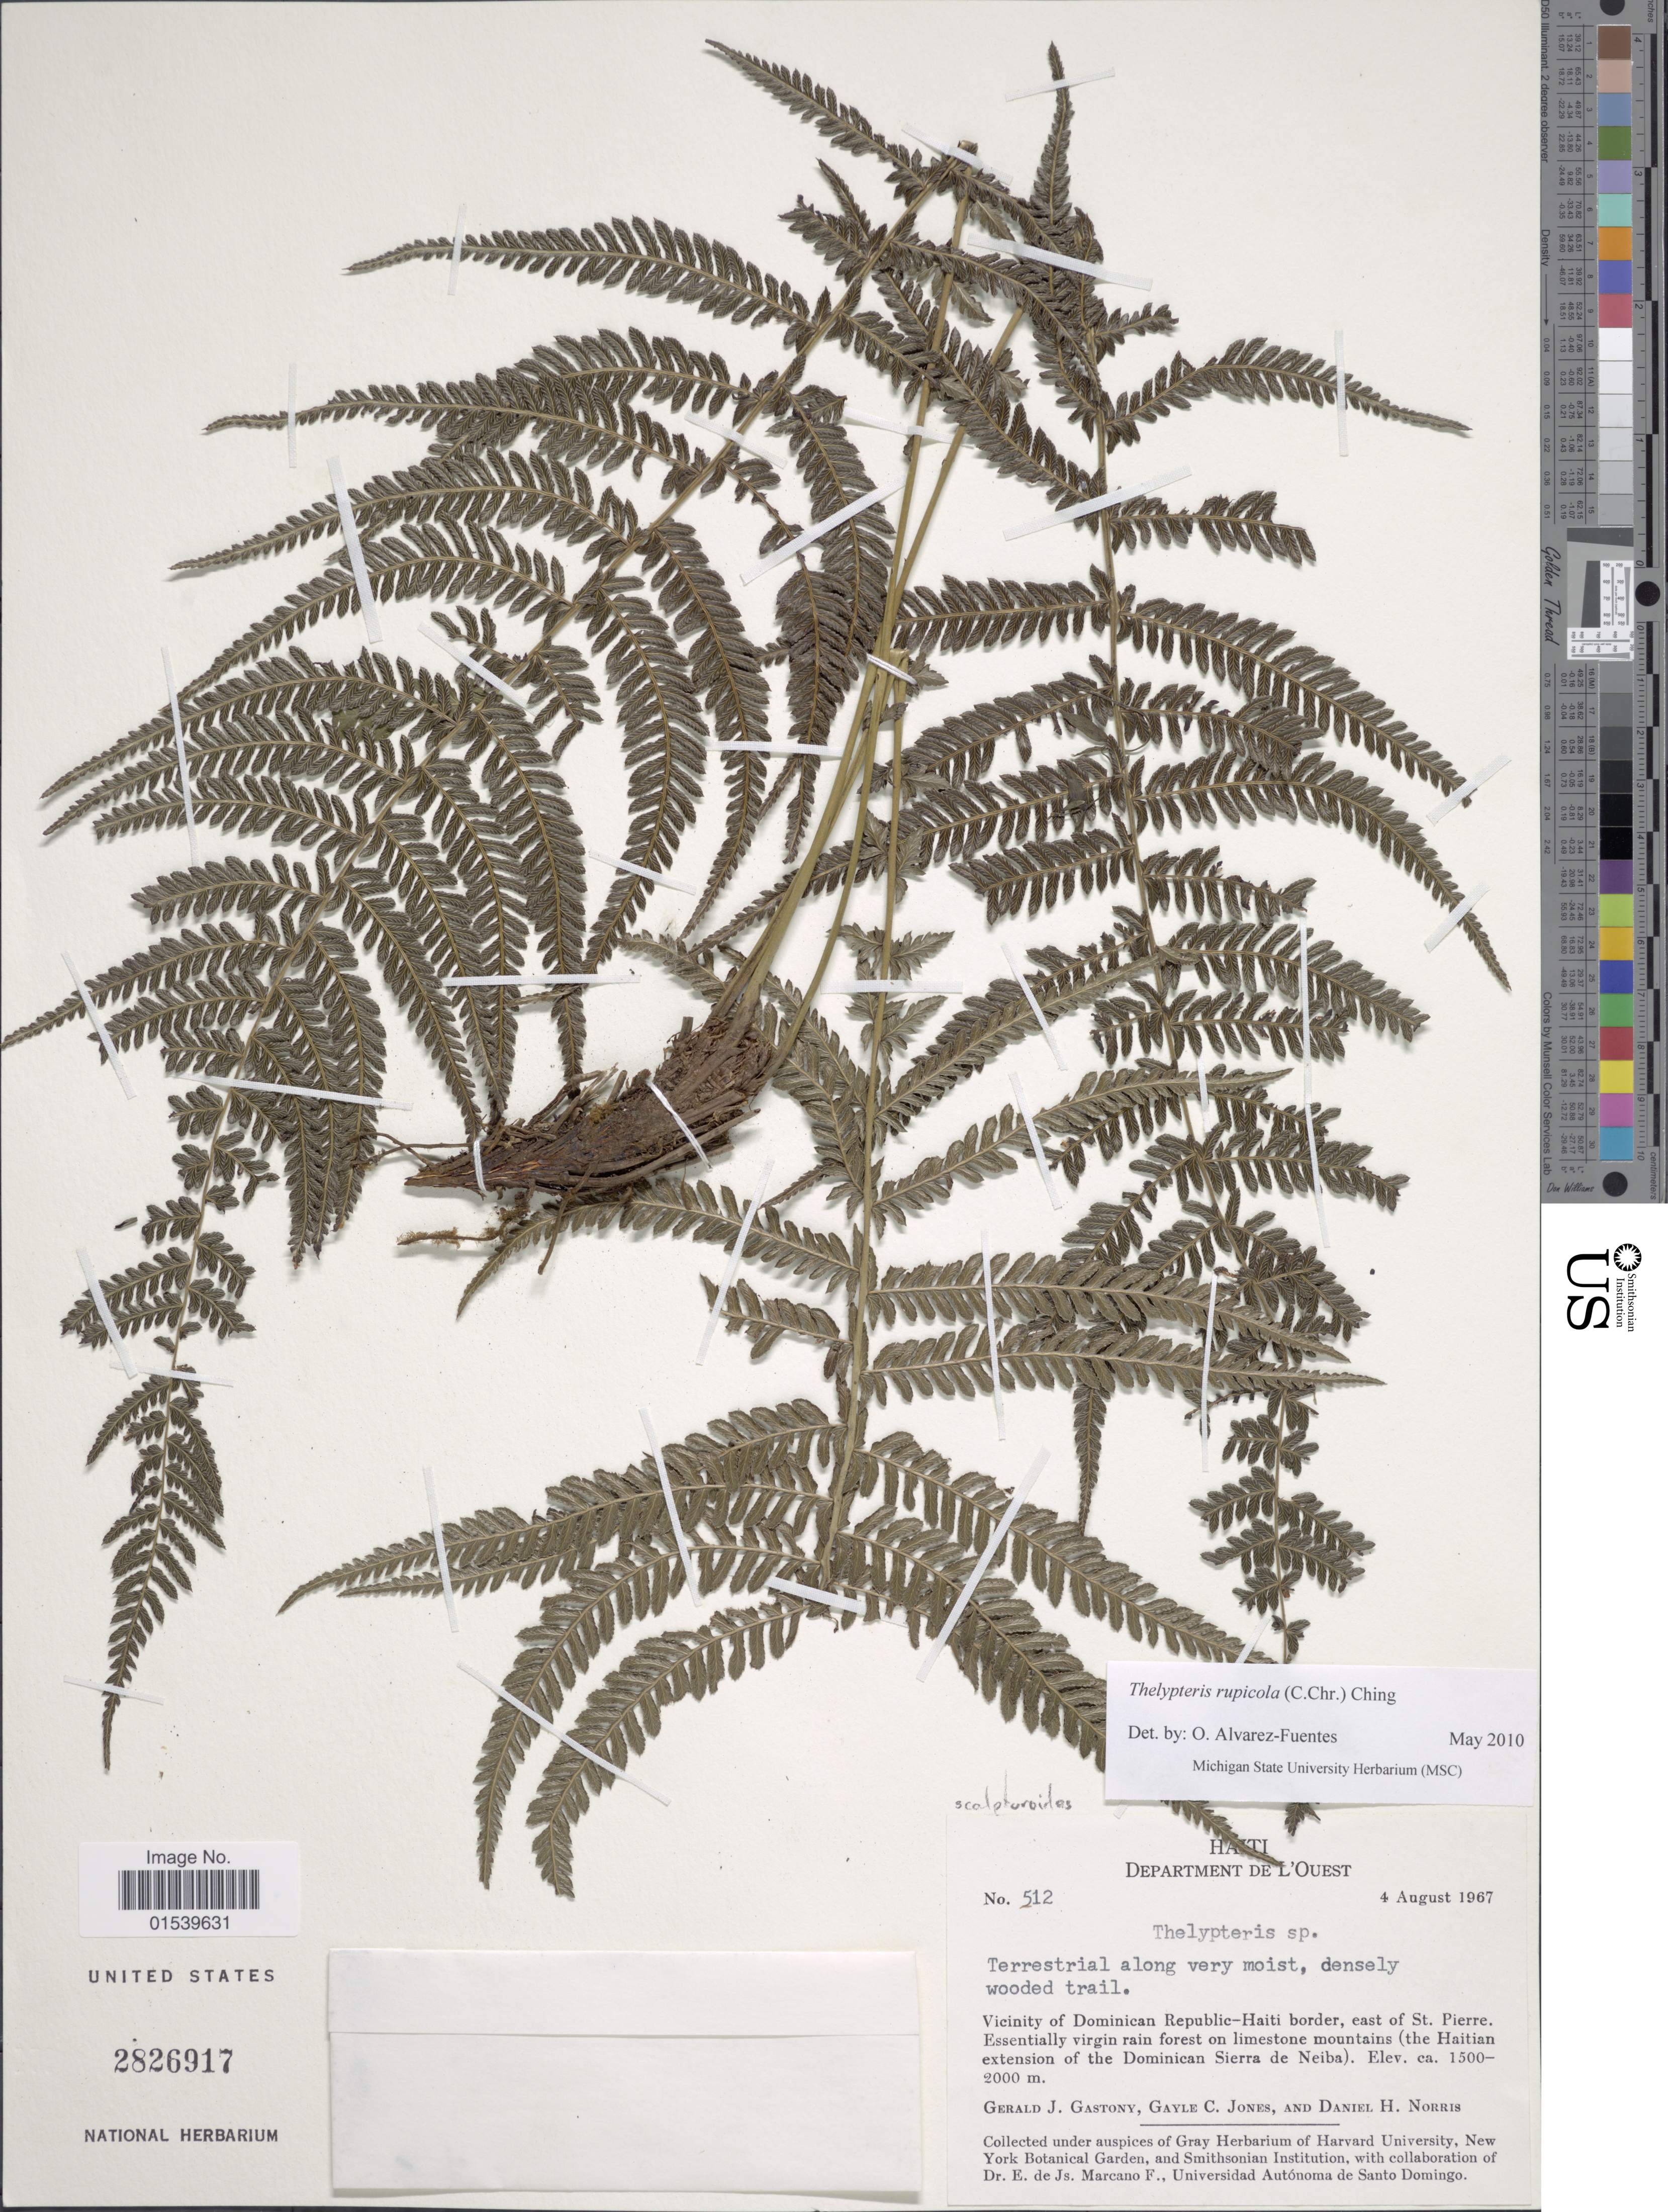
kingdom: Plantae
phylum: Tracheophyta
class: Polypodiopsida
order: Polypodiales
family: Thelypteridaceae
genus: Amauropelta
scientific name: Amauropelta rupicola (C. Chr.) comb. nov., ined 2015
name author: (C. Chr.)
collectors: G. Gastony, G. C. Jones & D. H. Norris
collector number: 512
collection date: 1967-08-04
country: Haiti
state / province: Ouest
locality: Department De L'Ouest, Vicinity of Dominican Republic-Haiti border, east of St. Pierre, essentially virgin rain forest on limestone mountains (the Haitian extension of the Dominican Sierra de Neiba)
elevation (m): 1500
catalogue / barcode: US 2826917